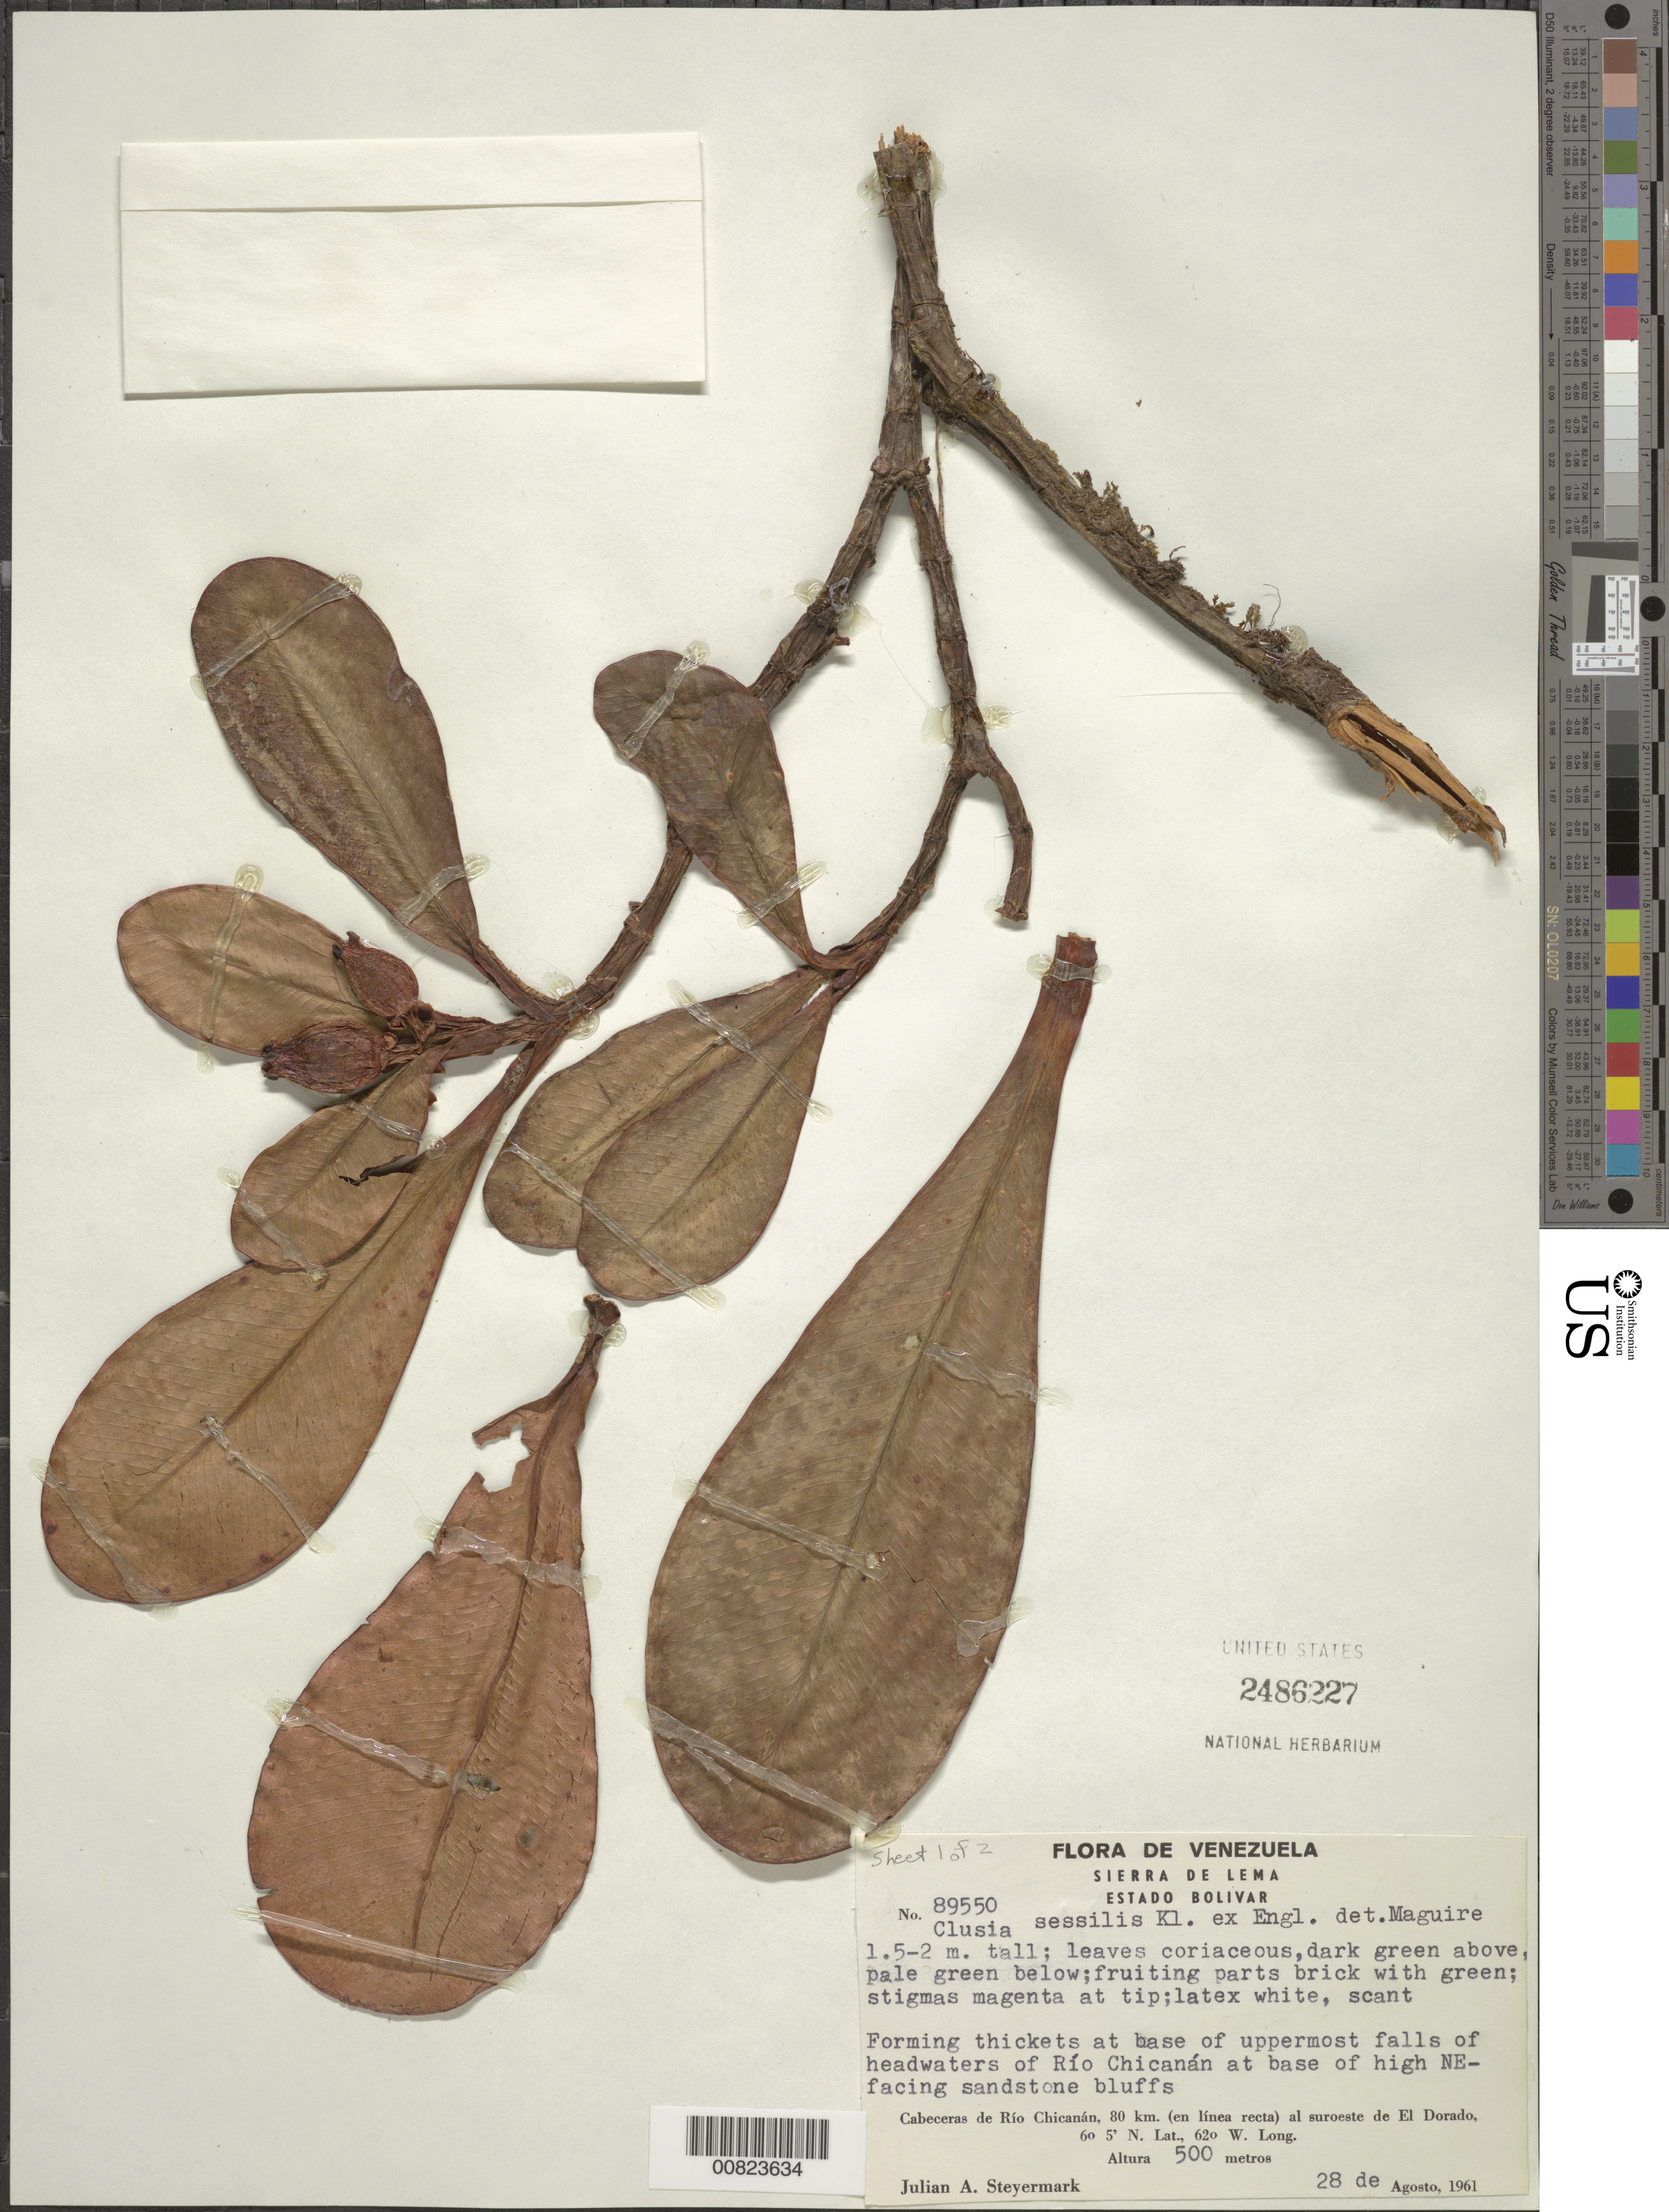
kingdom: Plantae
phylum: Tracheophyta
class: Magnoliopsida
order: Malpighiales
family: Clusiaceae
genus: Clusia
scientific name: Clusia sessilis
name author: Klotzsch ex Engl.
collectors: J. Steyermark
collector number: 89550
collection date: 1961-08-28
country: Venezuela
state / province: Bolivar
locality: Sierra de Lema, Forming thickets at base of uppermost falls of headwaters of Río Chicanán at base of high NE-facing sandstone bluffs, Cabeceras de Río Chicanán, 80 km. (en línea recta) al suroeste de El Dorado.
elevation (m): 500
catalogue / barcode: US 2486227